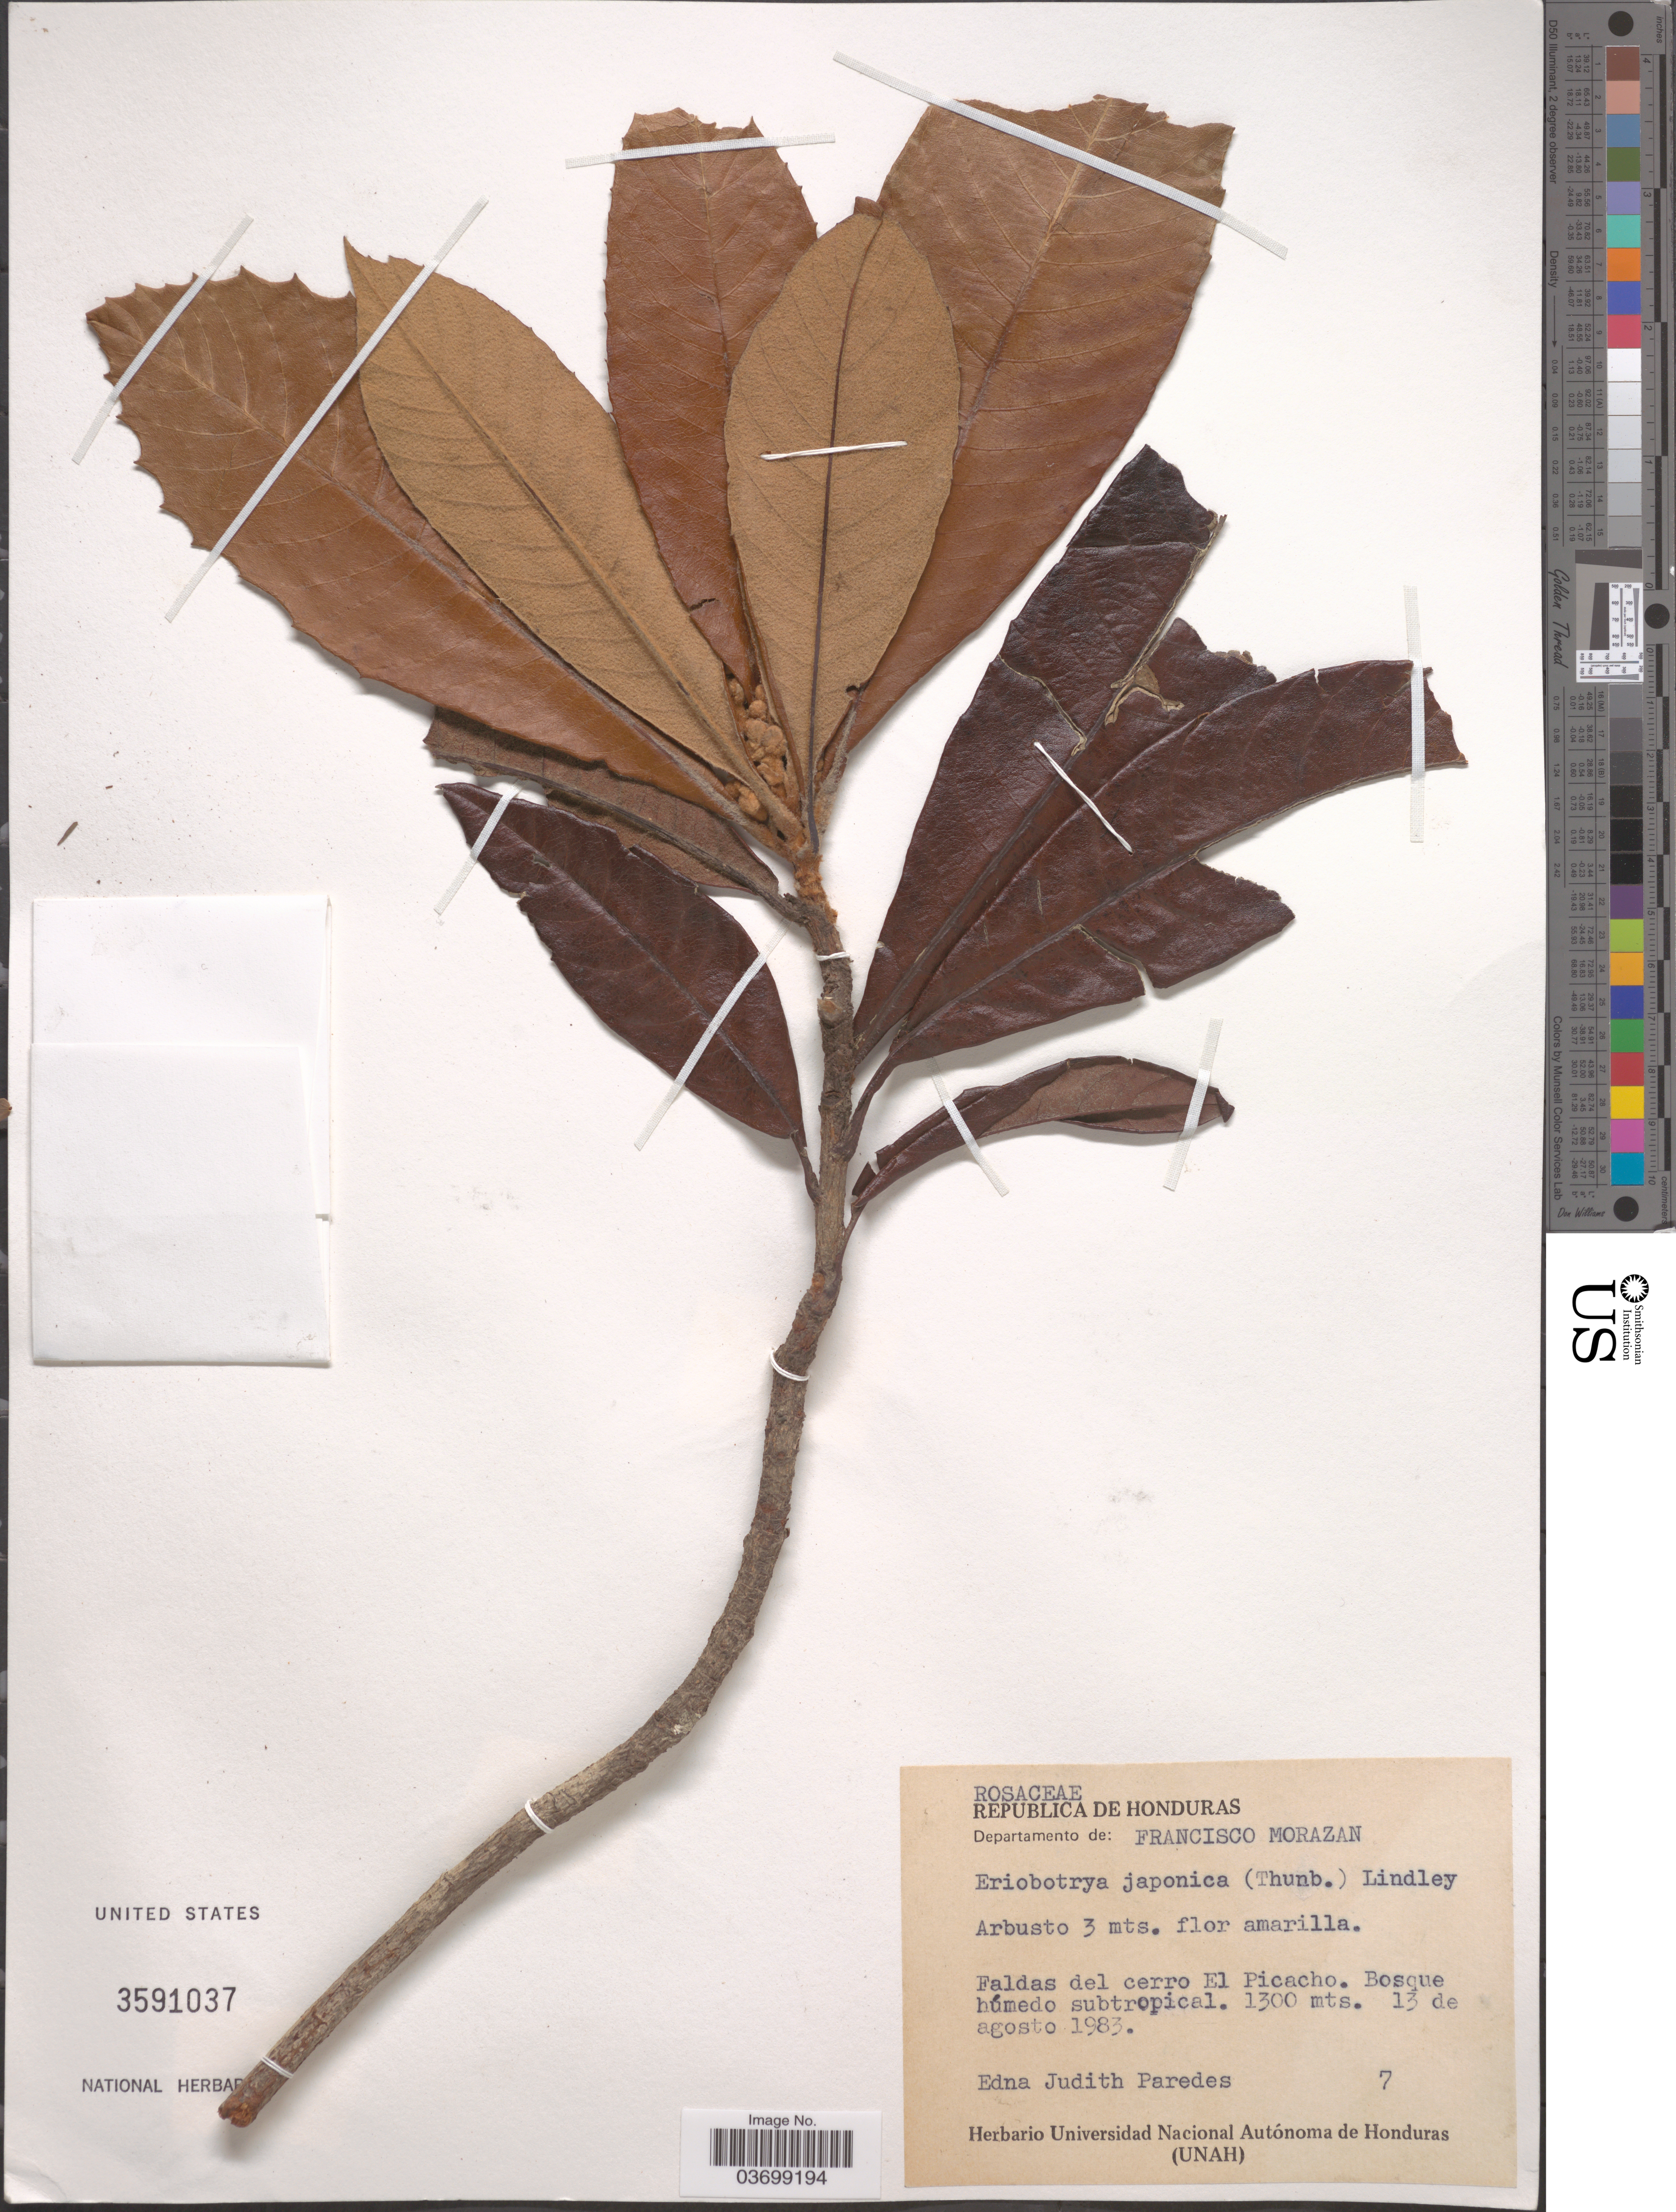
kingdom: Plantae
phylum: Tracheophyta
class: Magnoliopsida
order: Rosales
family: Rosaceae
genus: Rhaphiolepis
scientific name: Rhaphiolepis bibas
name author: (Lour.) Galasso & Banfi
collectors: E. Paredes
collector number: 7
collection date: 1983-08-13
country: Honduras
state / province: Fco. Morazán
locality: Republica de Honduras. Departamento de: Francisco Morazan. Faldas del cerro El Picacho.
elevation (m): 1300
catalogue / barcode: US 3591037